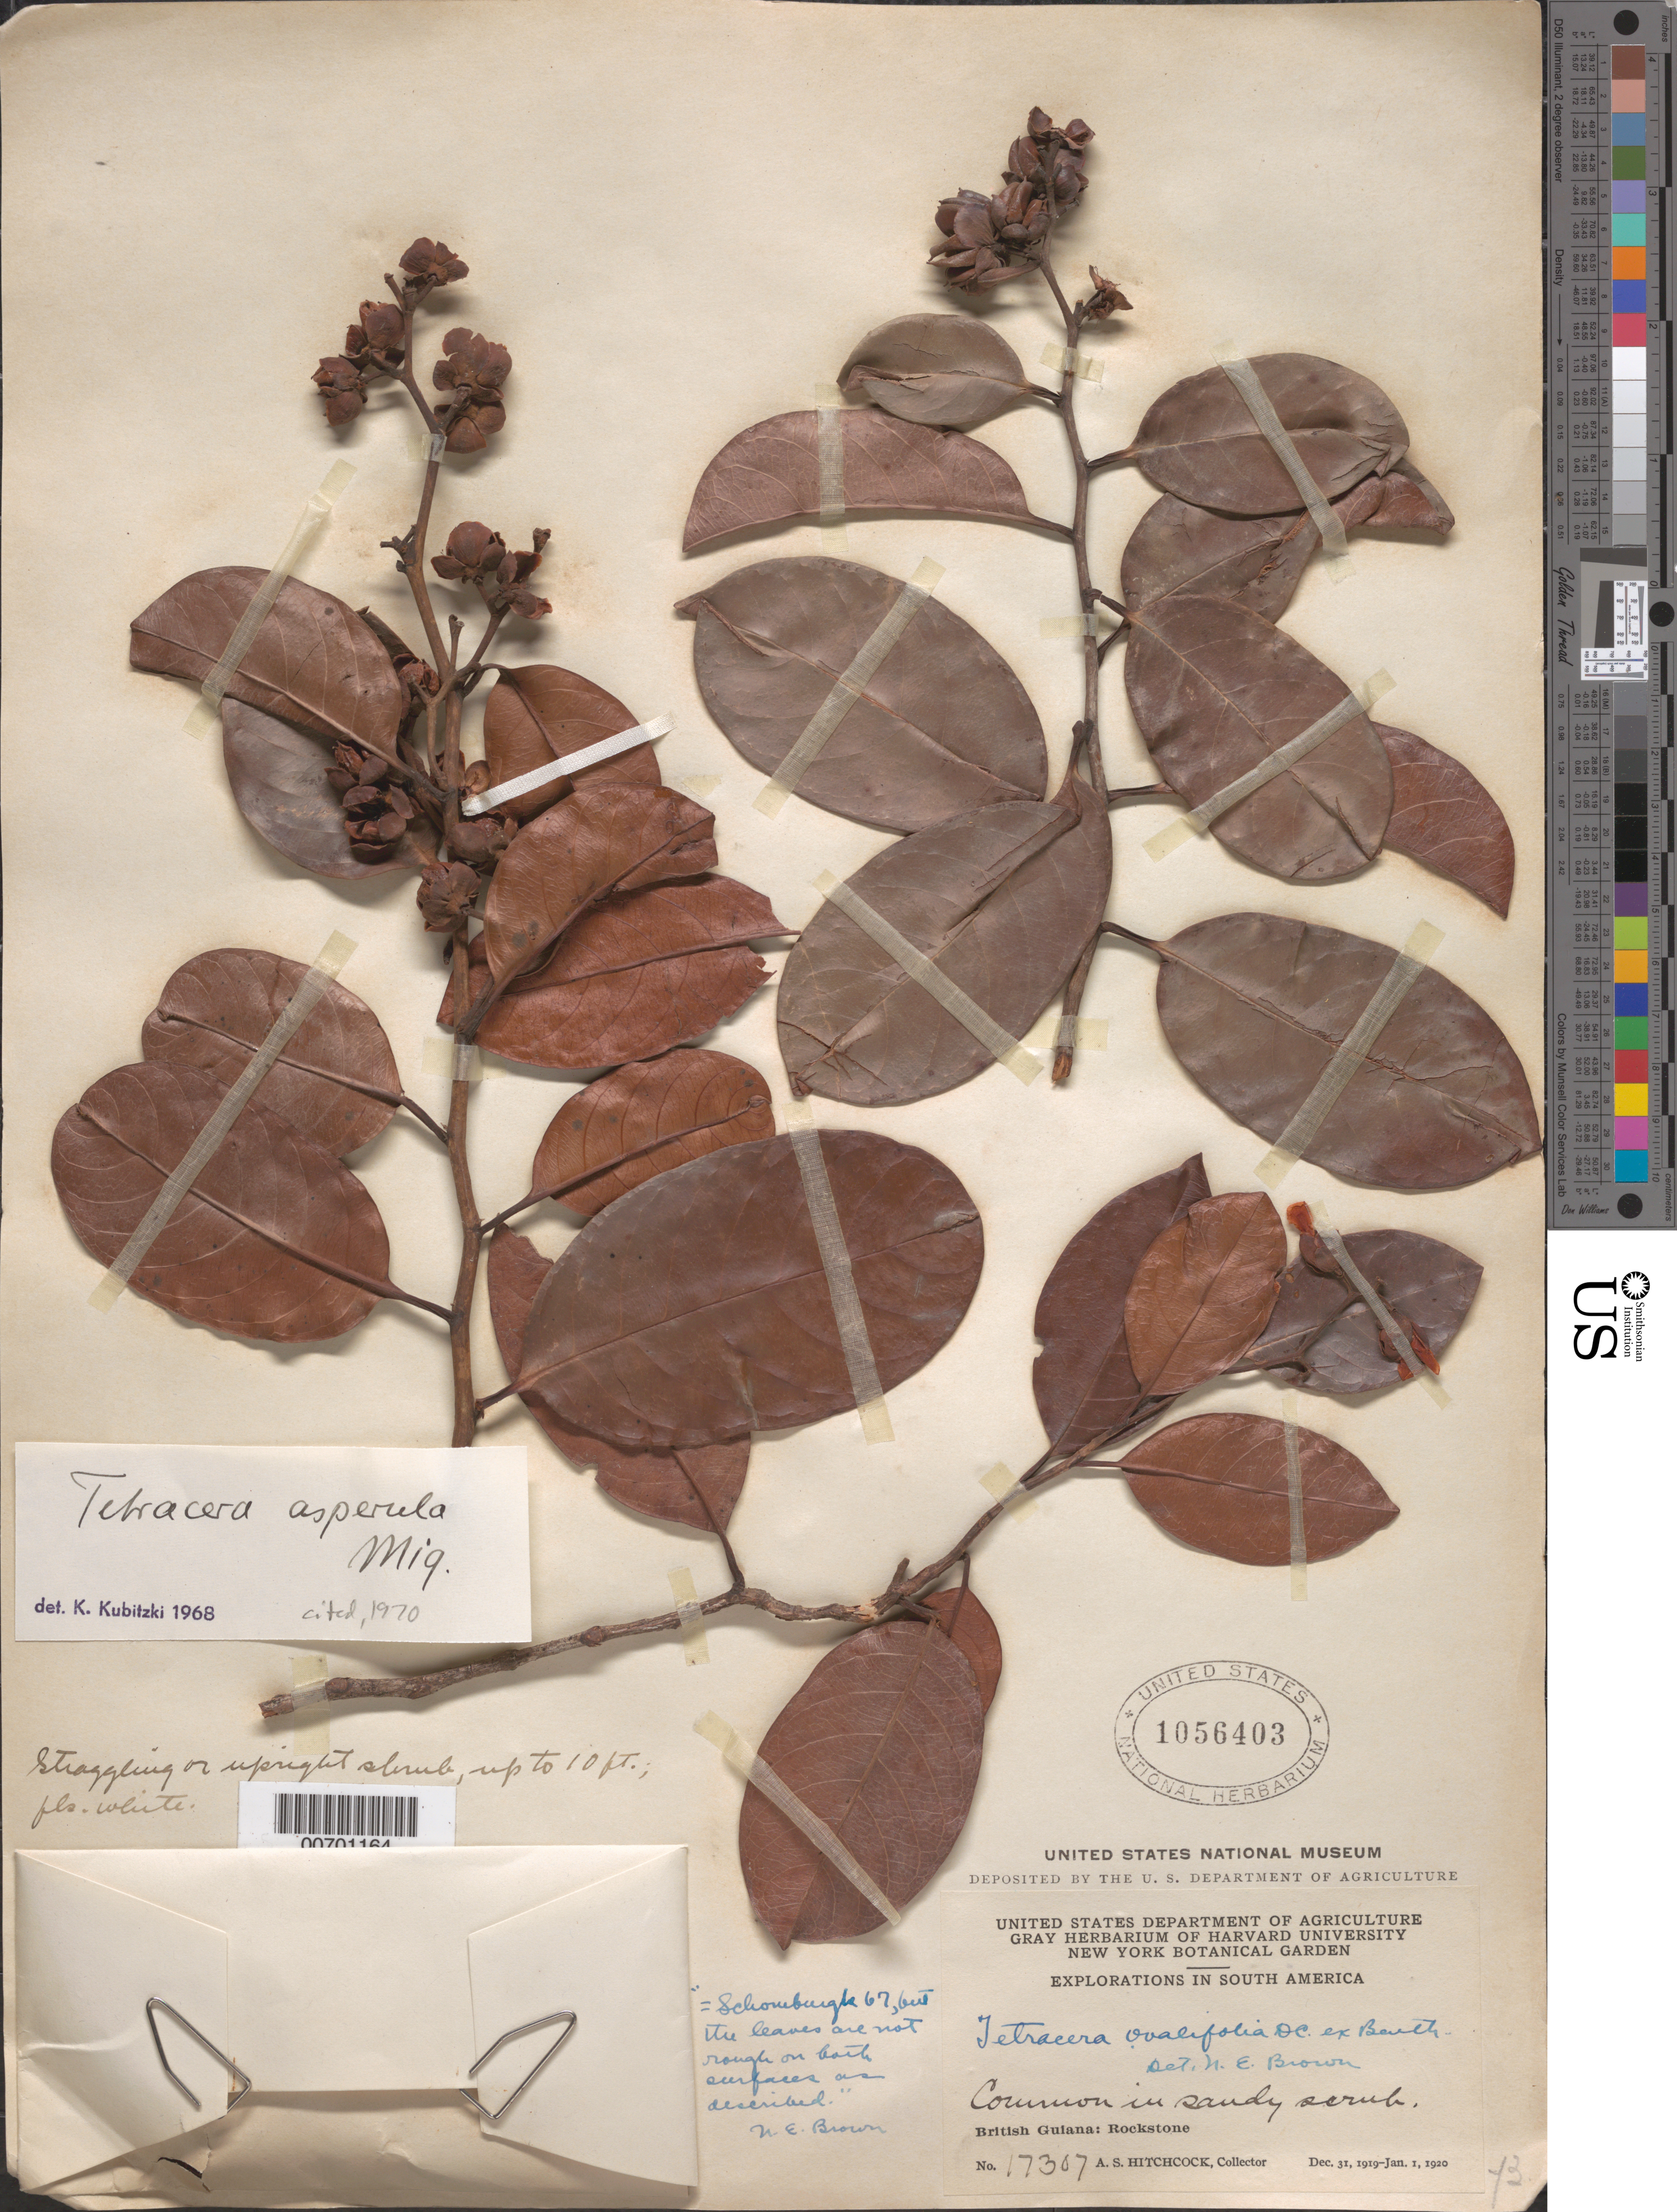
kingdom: Plantae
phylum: Tracheophyta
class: Magnoliopsida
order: Dilleniales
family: Dilleniaceae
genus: Tetracera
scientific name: Tetracera asperula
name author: Miq.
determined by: Kubitzki, Klaus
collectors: A. S. Hitchcock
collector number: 17307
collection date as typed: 31-Dec-19 to 1-Jan-20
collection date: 1919-12-31/1920-01-01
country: Guyana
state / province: U. Demerara-Berbice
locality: Rockstone, on the Essequibo River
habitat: Sandy scrub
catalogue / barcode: US 1056403